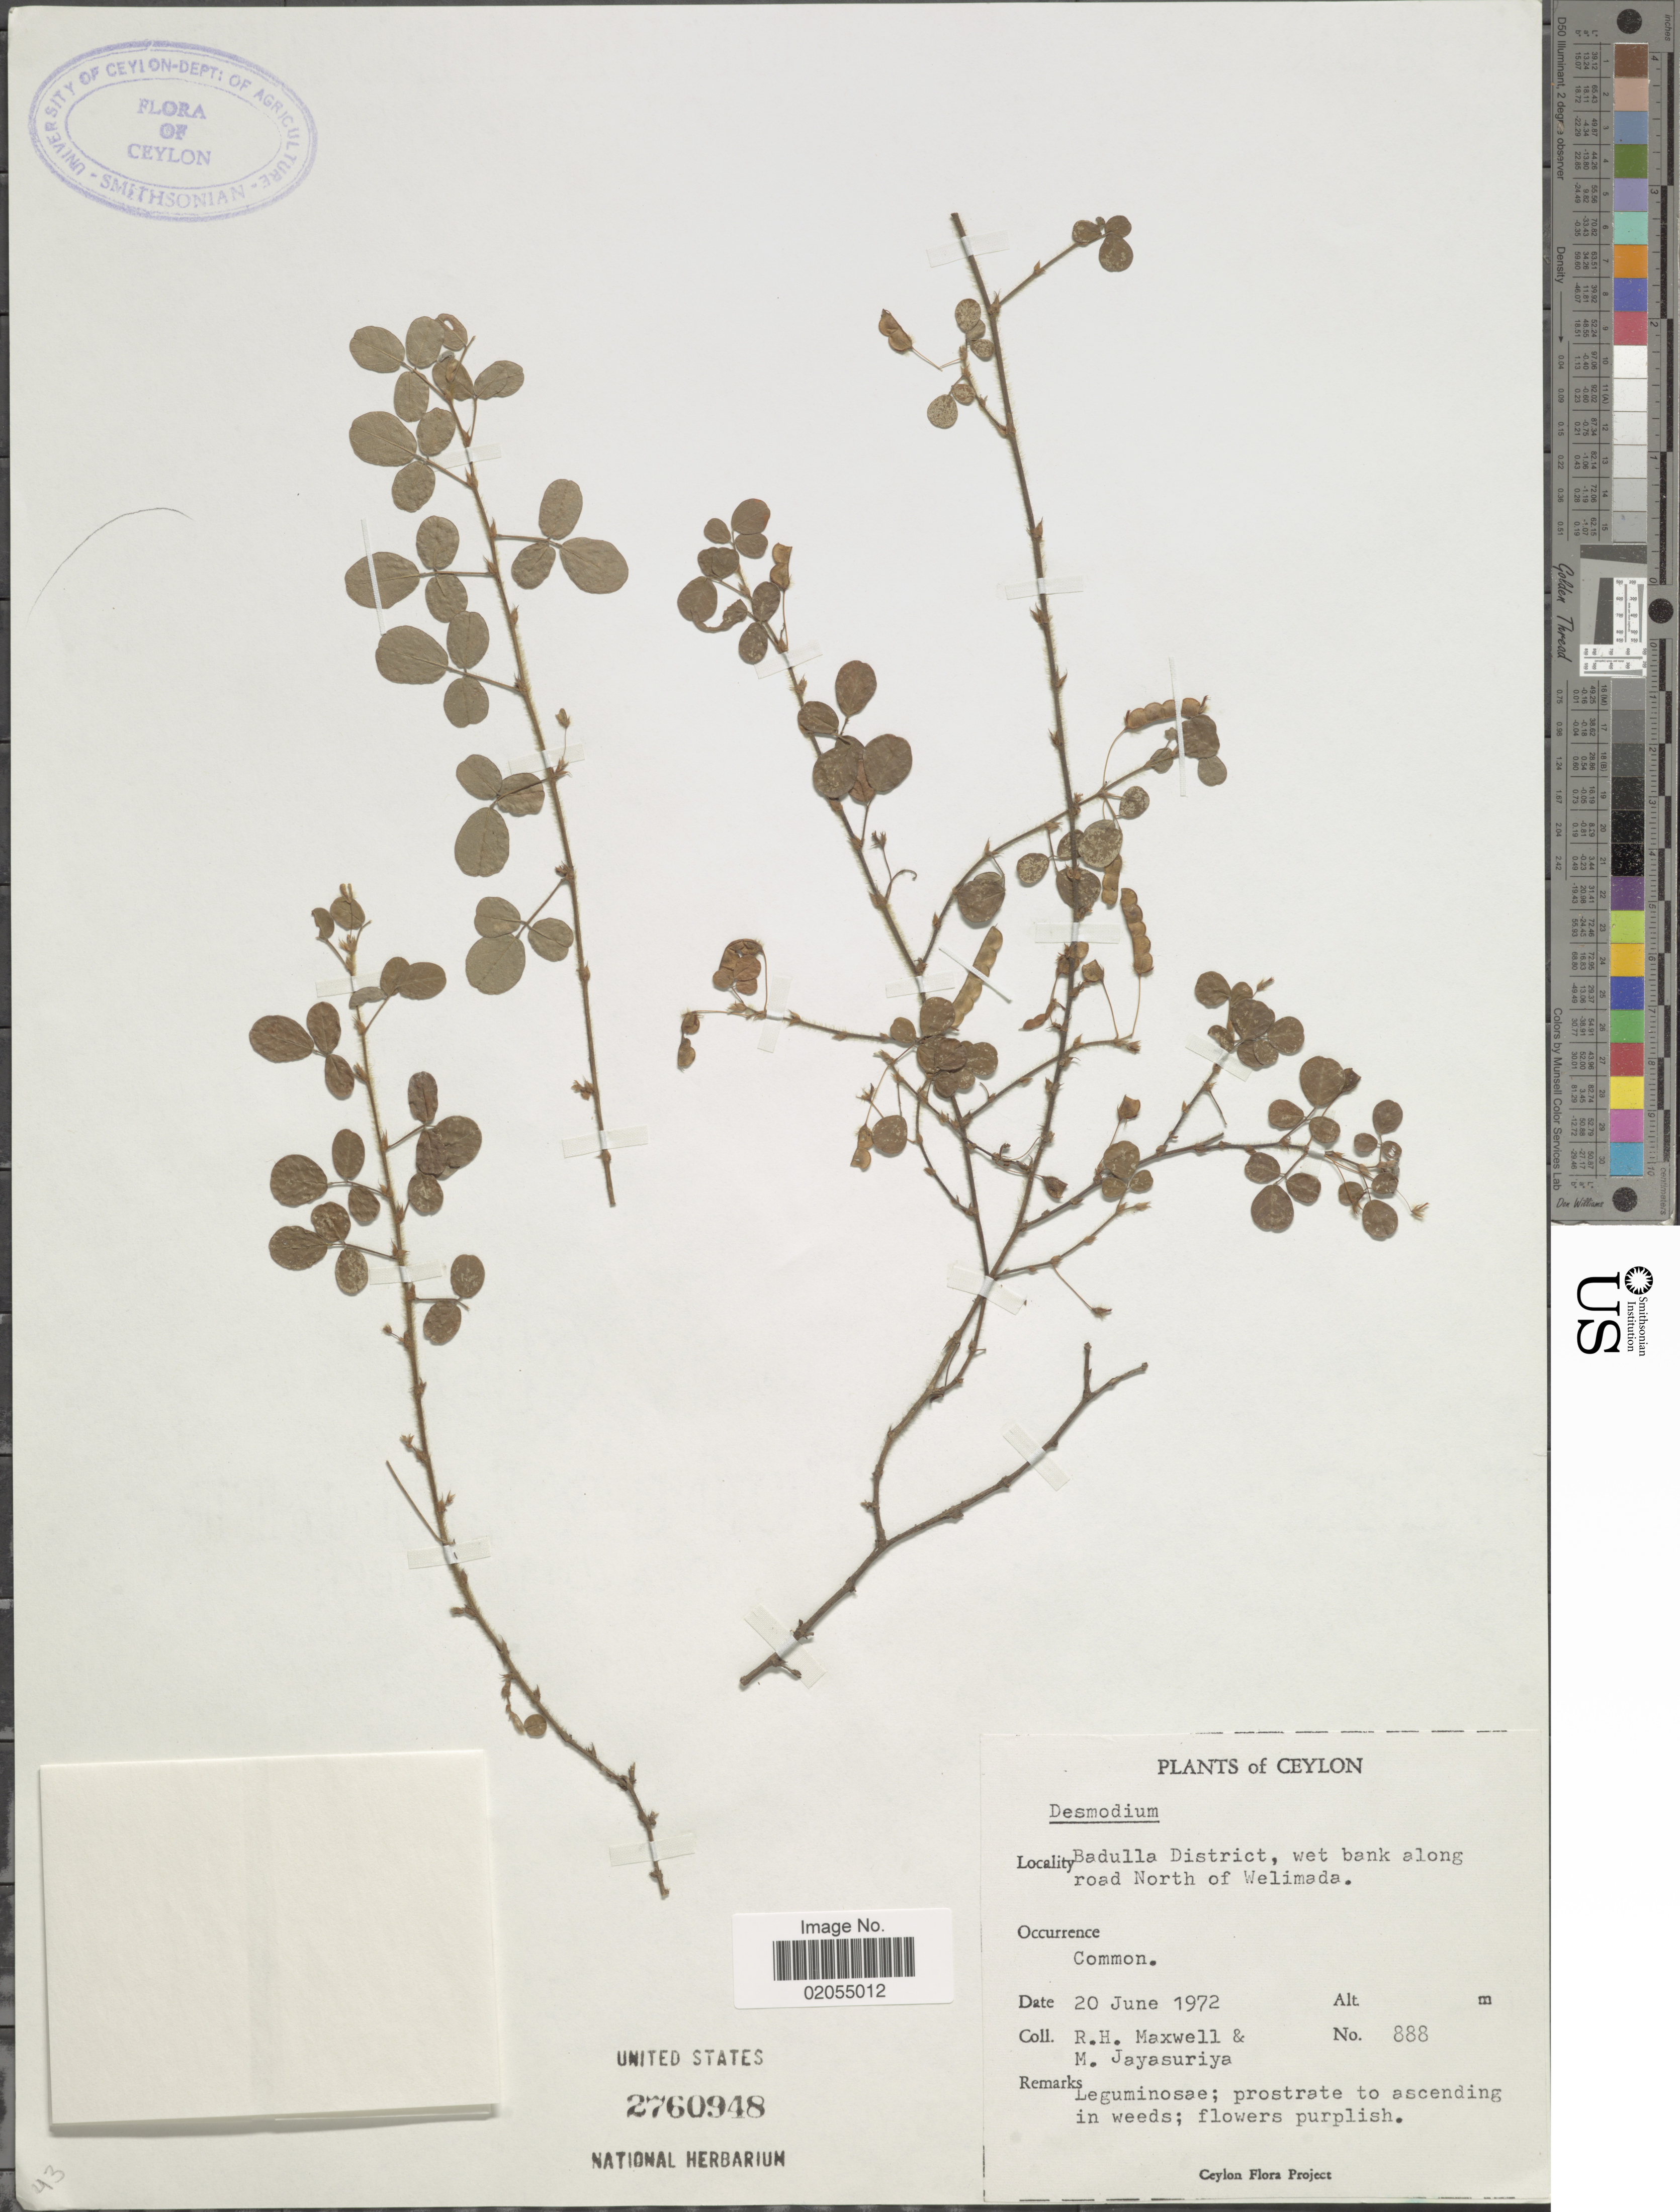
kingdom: Plantae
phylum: Tracheophyta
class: Magnoliopsida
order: Fabales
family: Fabaceae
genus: Desmodium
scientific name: Desmodium sp.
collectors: R. Maxwell & M. Jayasuriya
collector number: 888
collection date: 1972-06-20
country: Sri Lanka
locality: Ceylon. Badulla District, wet bank along road North of Welimada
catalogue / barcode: US 2760948